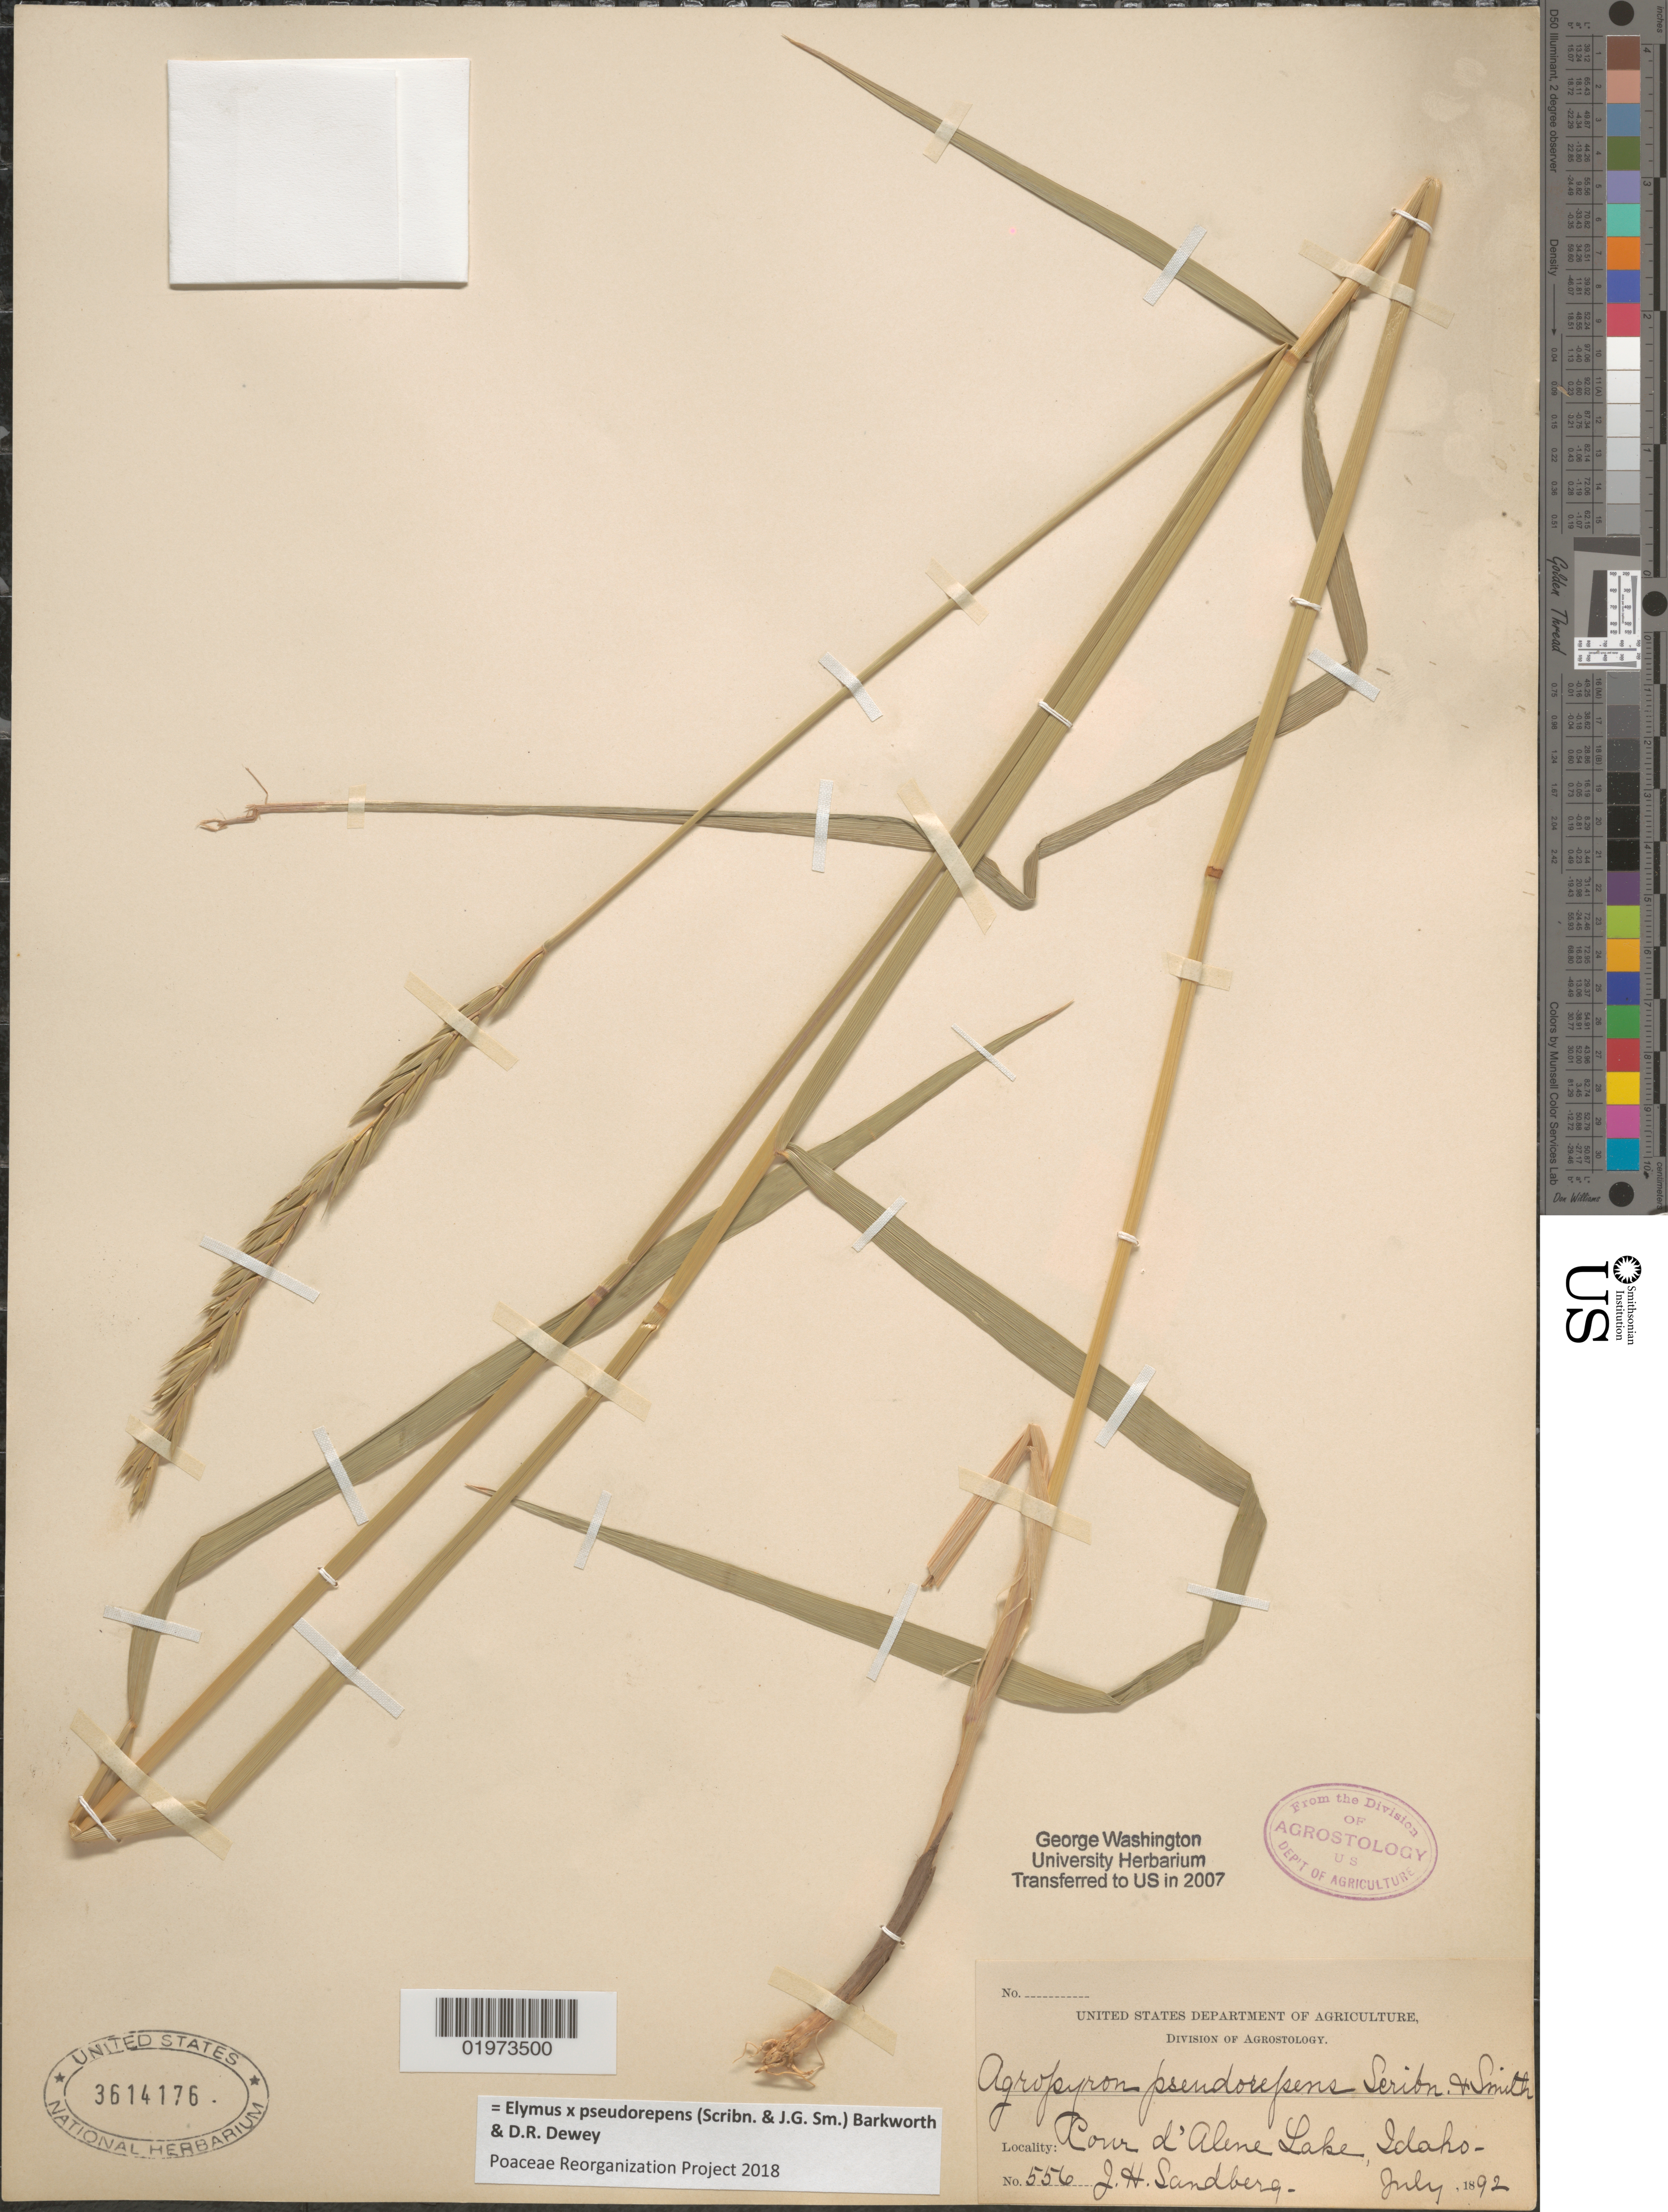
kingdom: Plantae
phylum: Tracheophyta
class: Liliopsida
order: Poales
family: Poaceae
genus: Elymus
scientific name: Elymus x pseudorepens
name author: (Scribn. & J.G. Sm.) Barkworth & Dewey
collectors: J. H. Sandberg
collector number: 556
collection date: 1892-07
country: United States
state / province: Idaho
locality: Cour d'Alene Lake.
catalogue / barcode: US 3614176